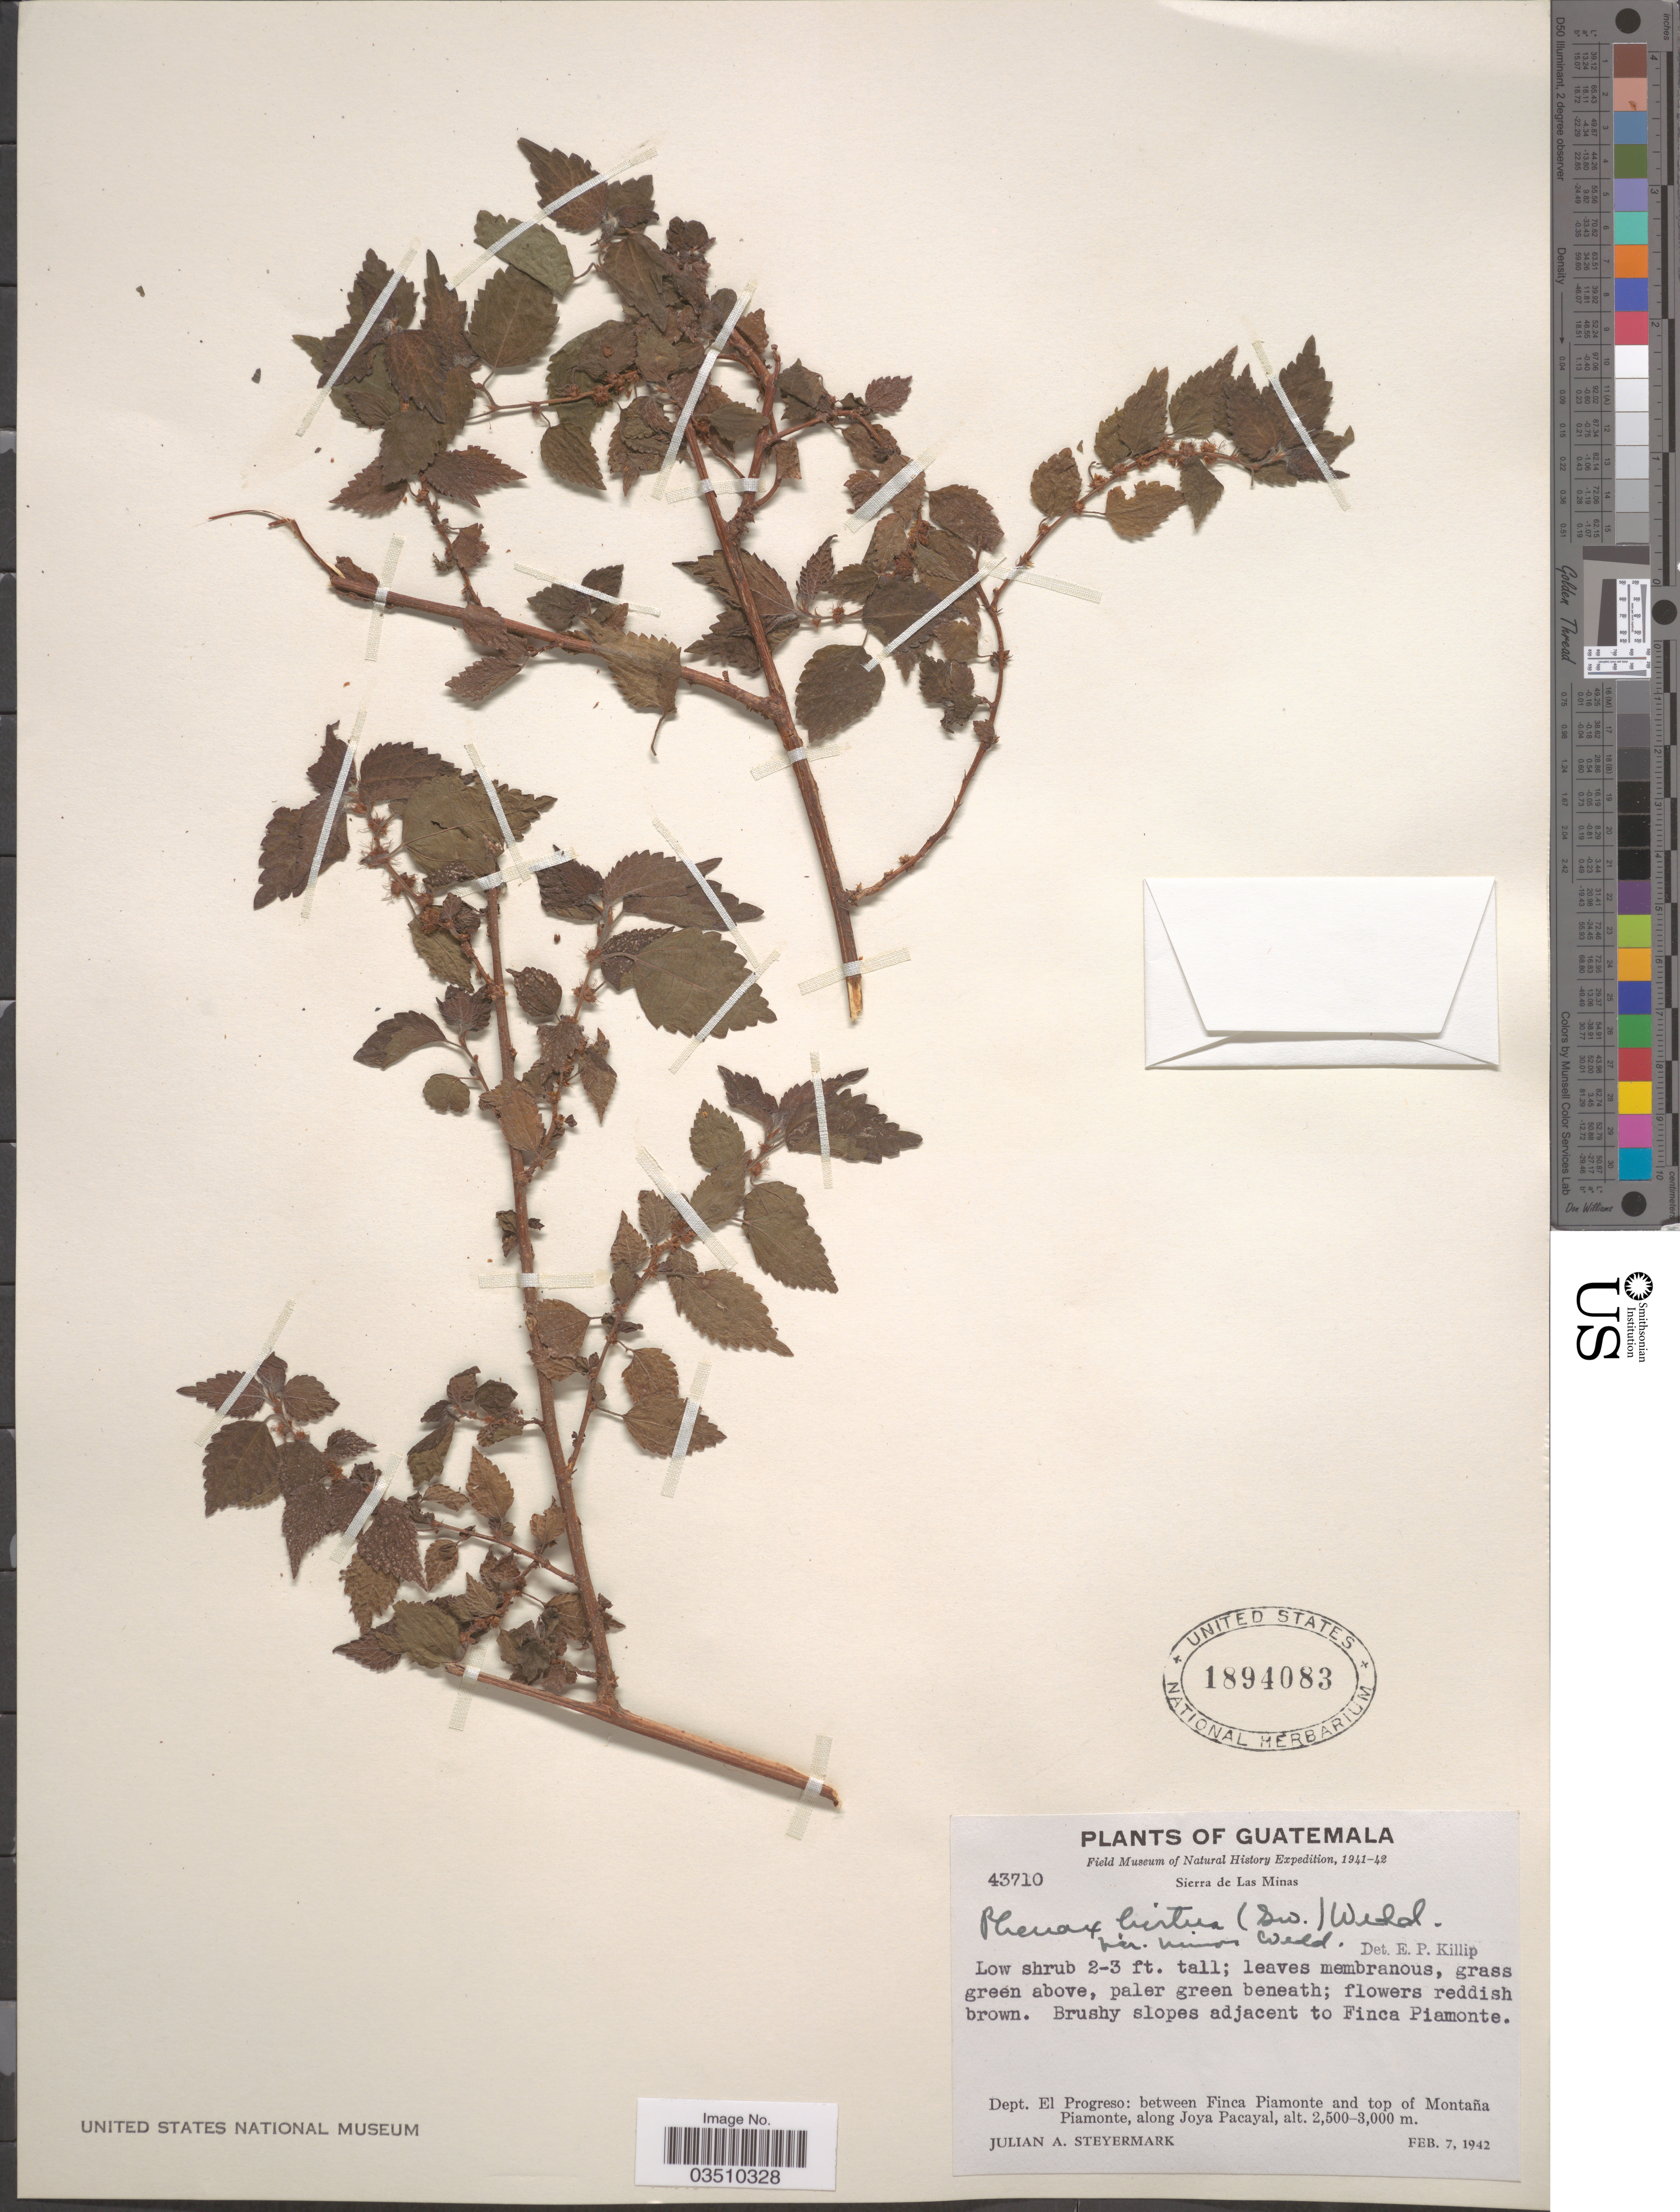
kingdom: Plantae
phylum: Tracheophyta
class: Magnoliopsida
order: Rosales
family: Urticaceae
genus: Phenax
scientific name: Phenax hirtus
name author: (Sw.) Wedd.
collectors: J. Steyermark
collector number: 43710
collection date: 1942-02-07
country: Guatemala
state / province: El Progreso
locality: Sierra de Las Minas. Brushy slopes adjacent to Finca Piamonte. Dept. El Progreso: between Finca Piamonte and top of Montaña Piamonte, along Joya Pacayal.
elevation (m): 2500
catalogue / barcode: US 1894083